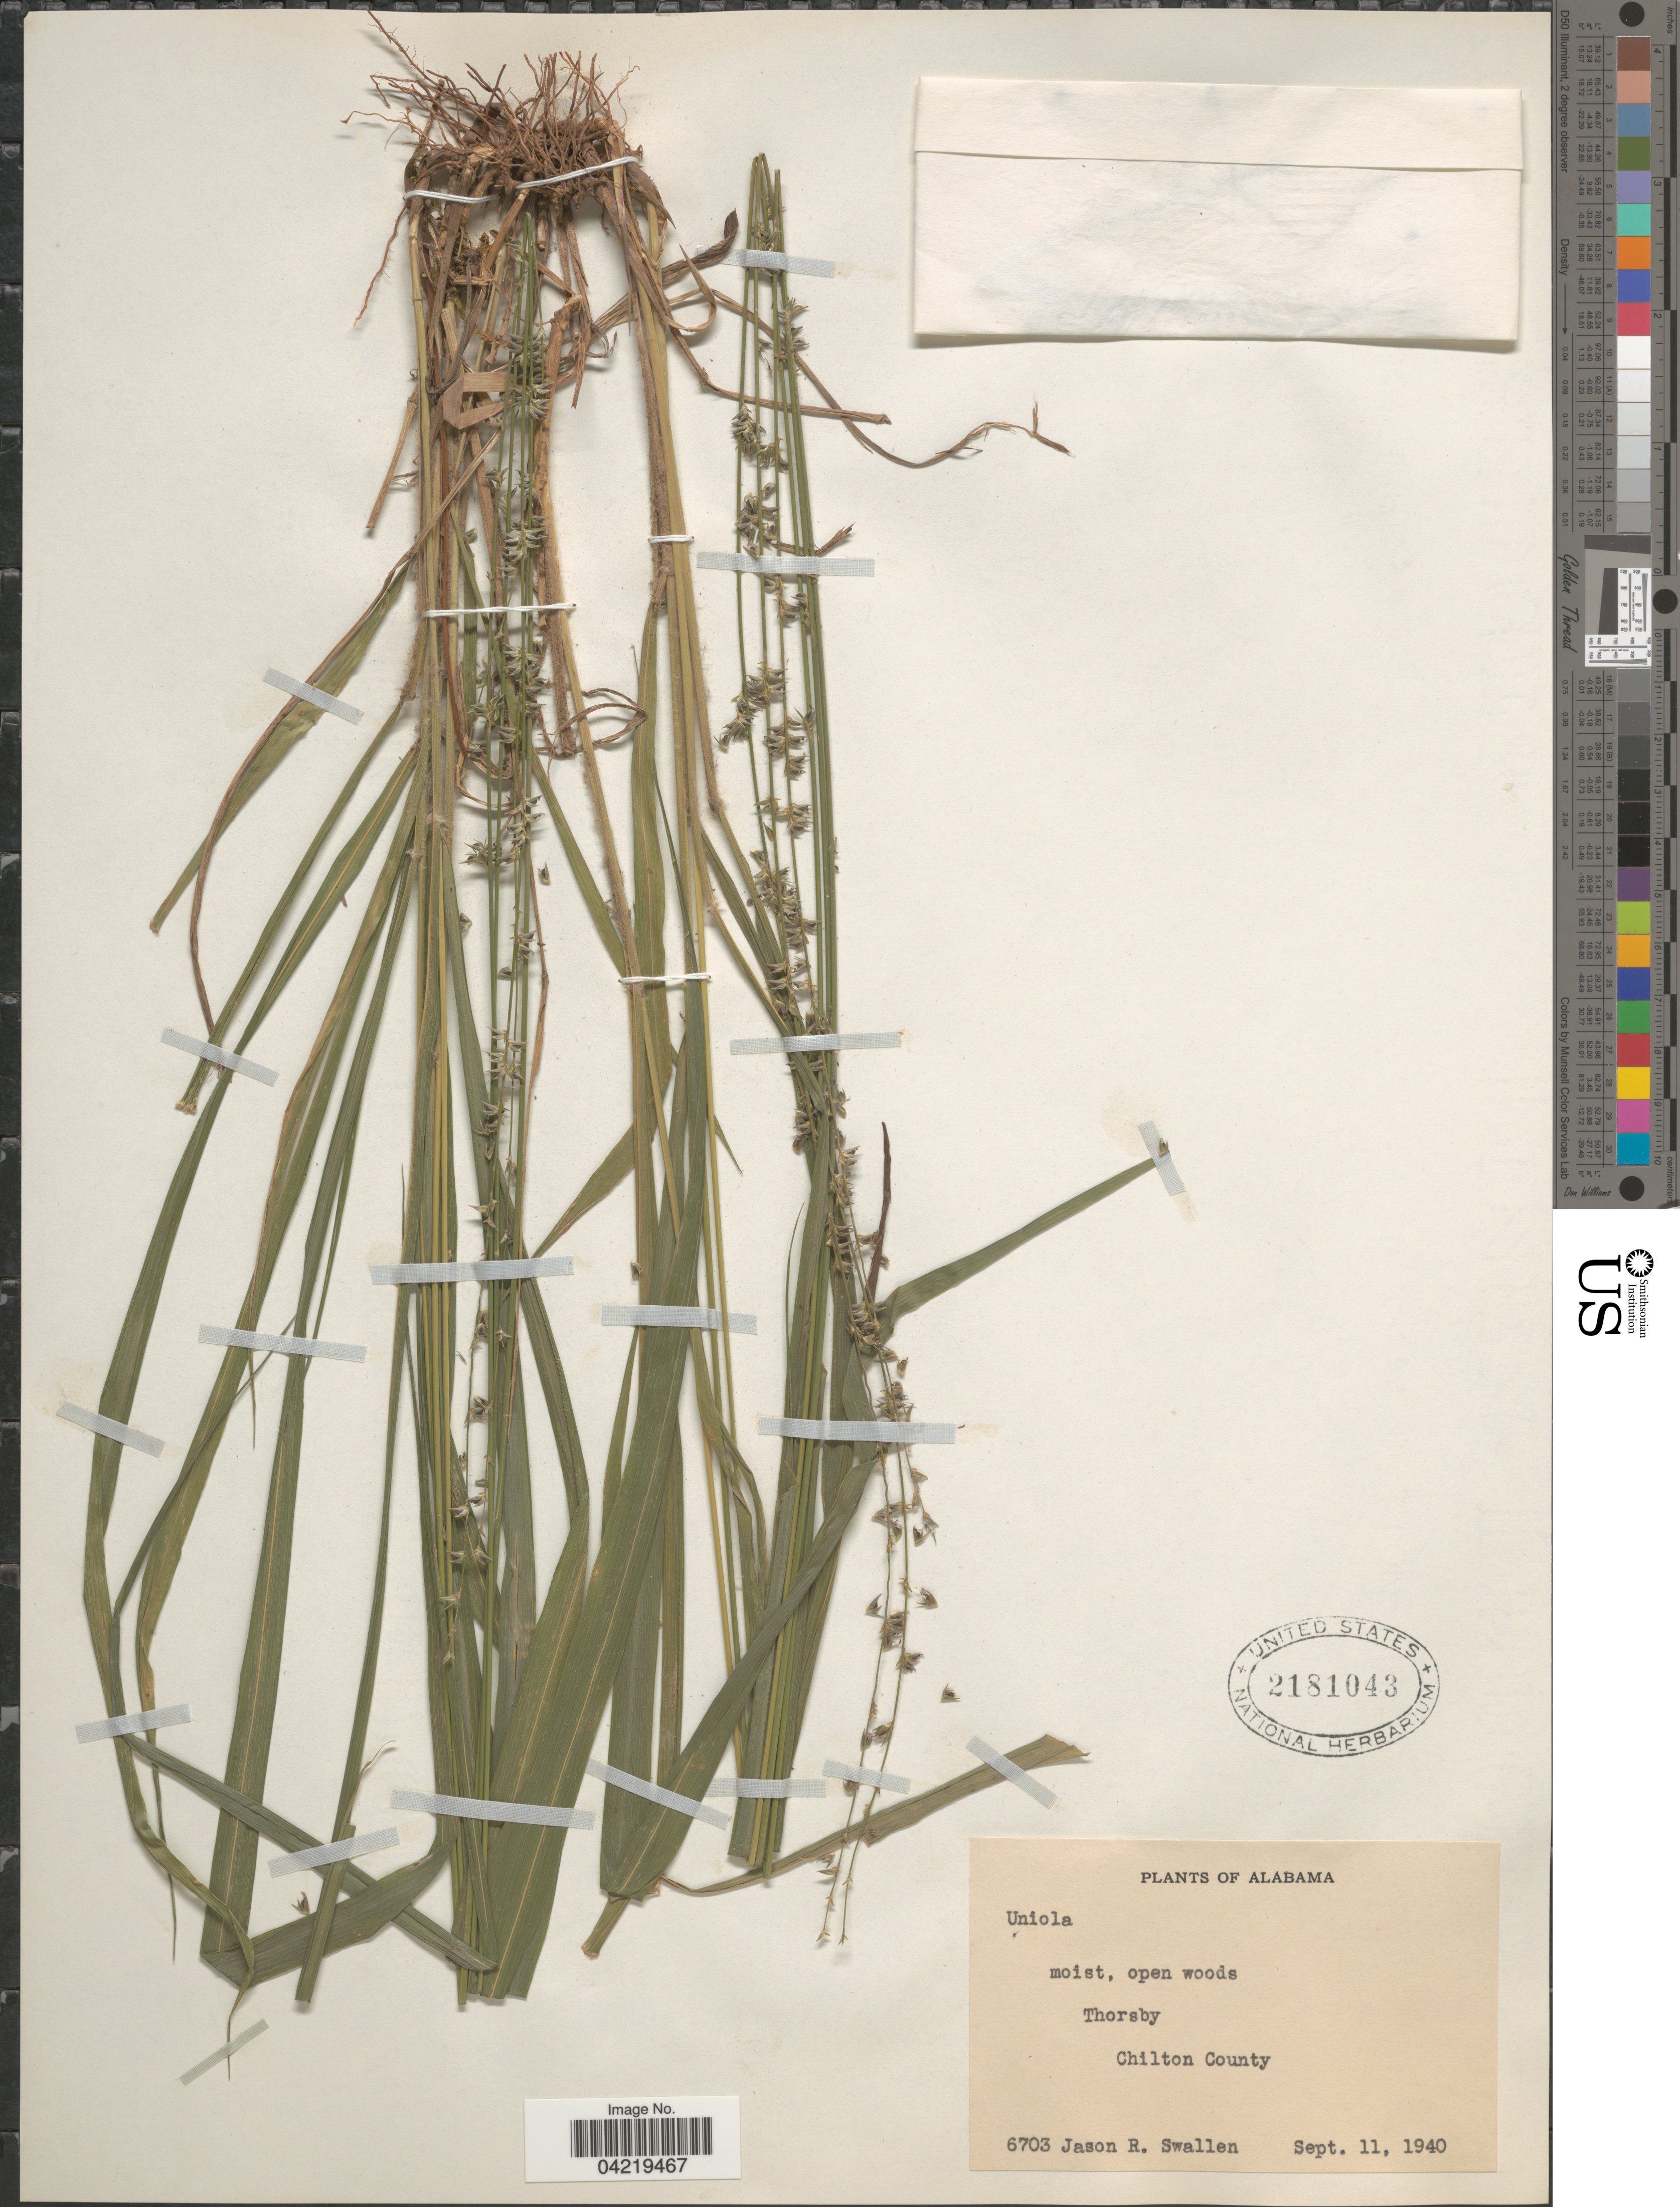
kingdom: Plantae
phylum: Tracheophyta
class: Liliopsida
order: Poales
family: Poaceae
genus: Chasmanthium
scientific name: Chasmanthium laxum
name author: (L.) H.O. Yates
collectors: J. R. Swallen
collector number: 6703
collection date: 1940-09-11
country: United States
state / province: Alabama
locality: Thorsby, Chilton County.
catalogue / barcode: US 2181043